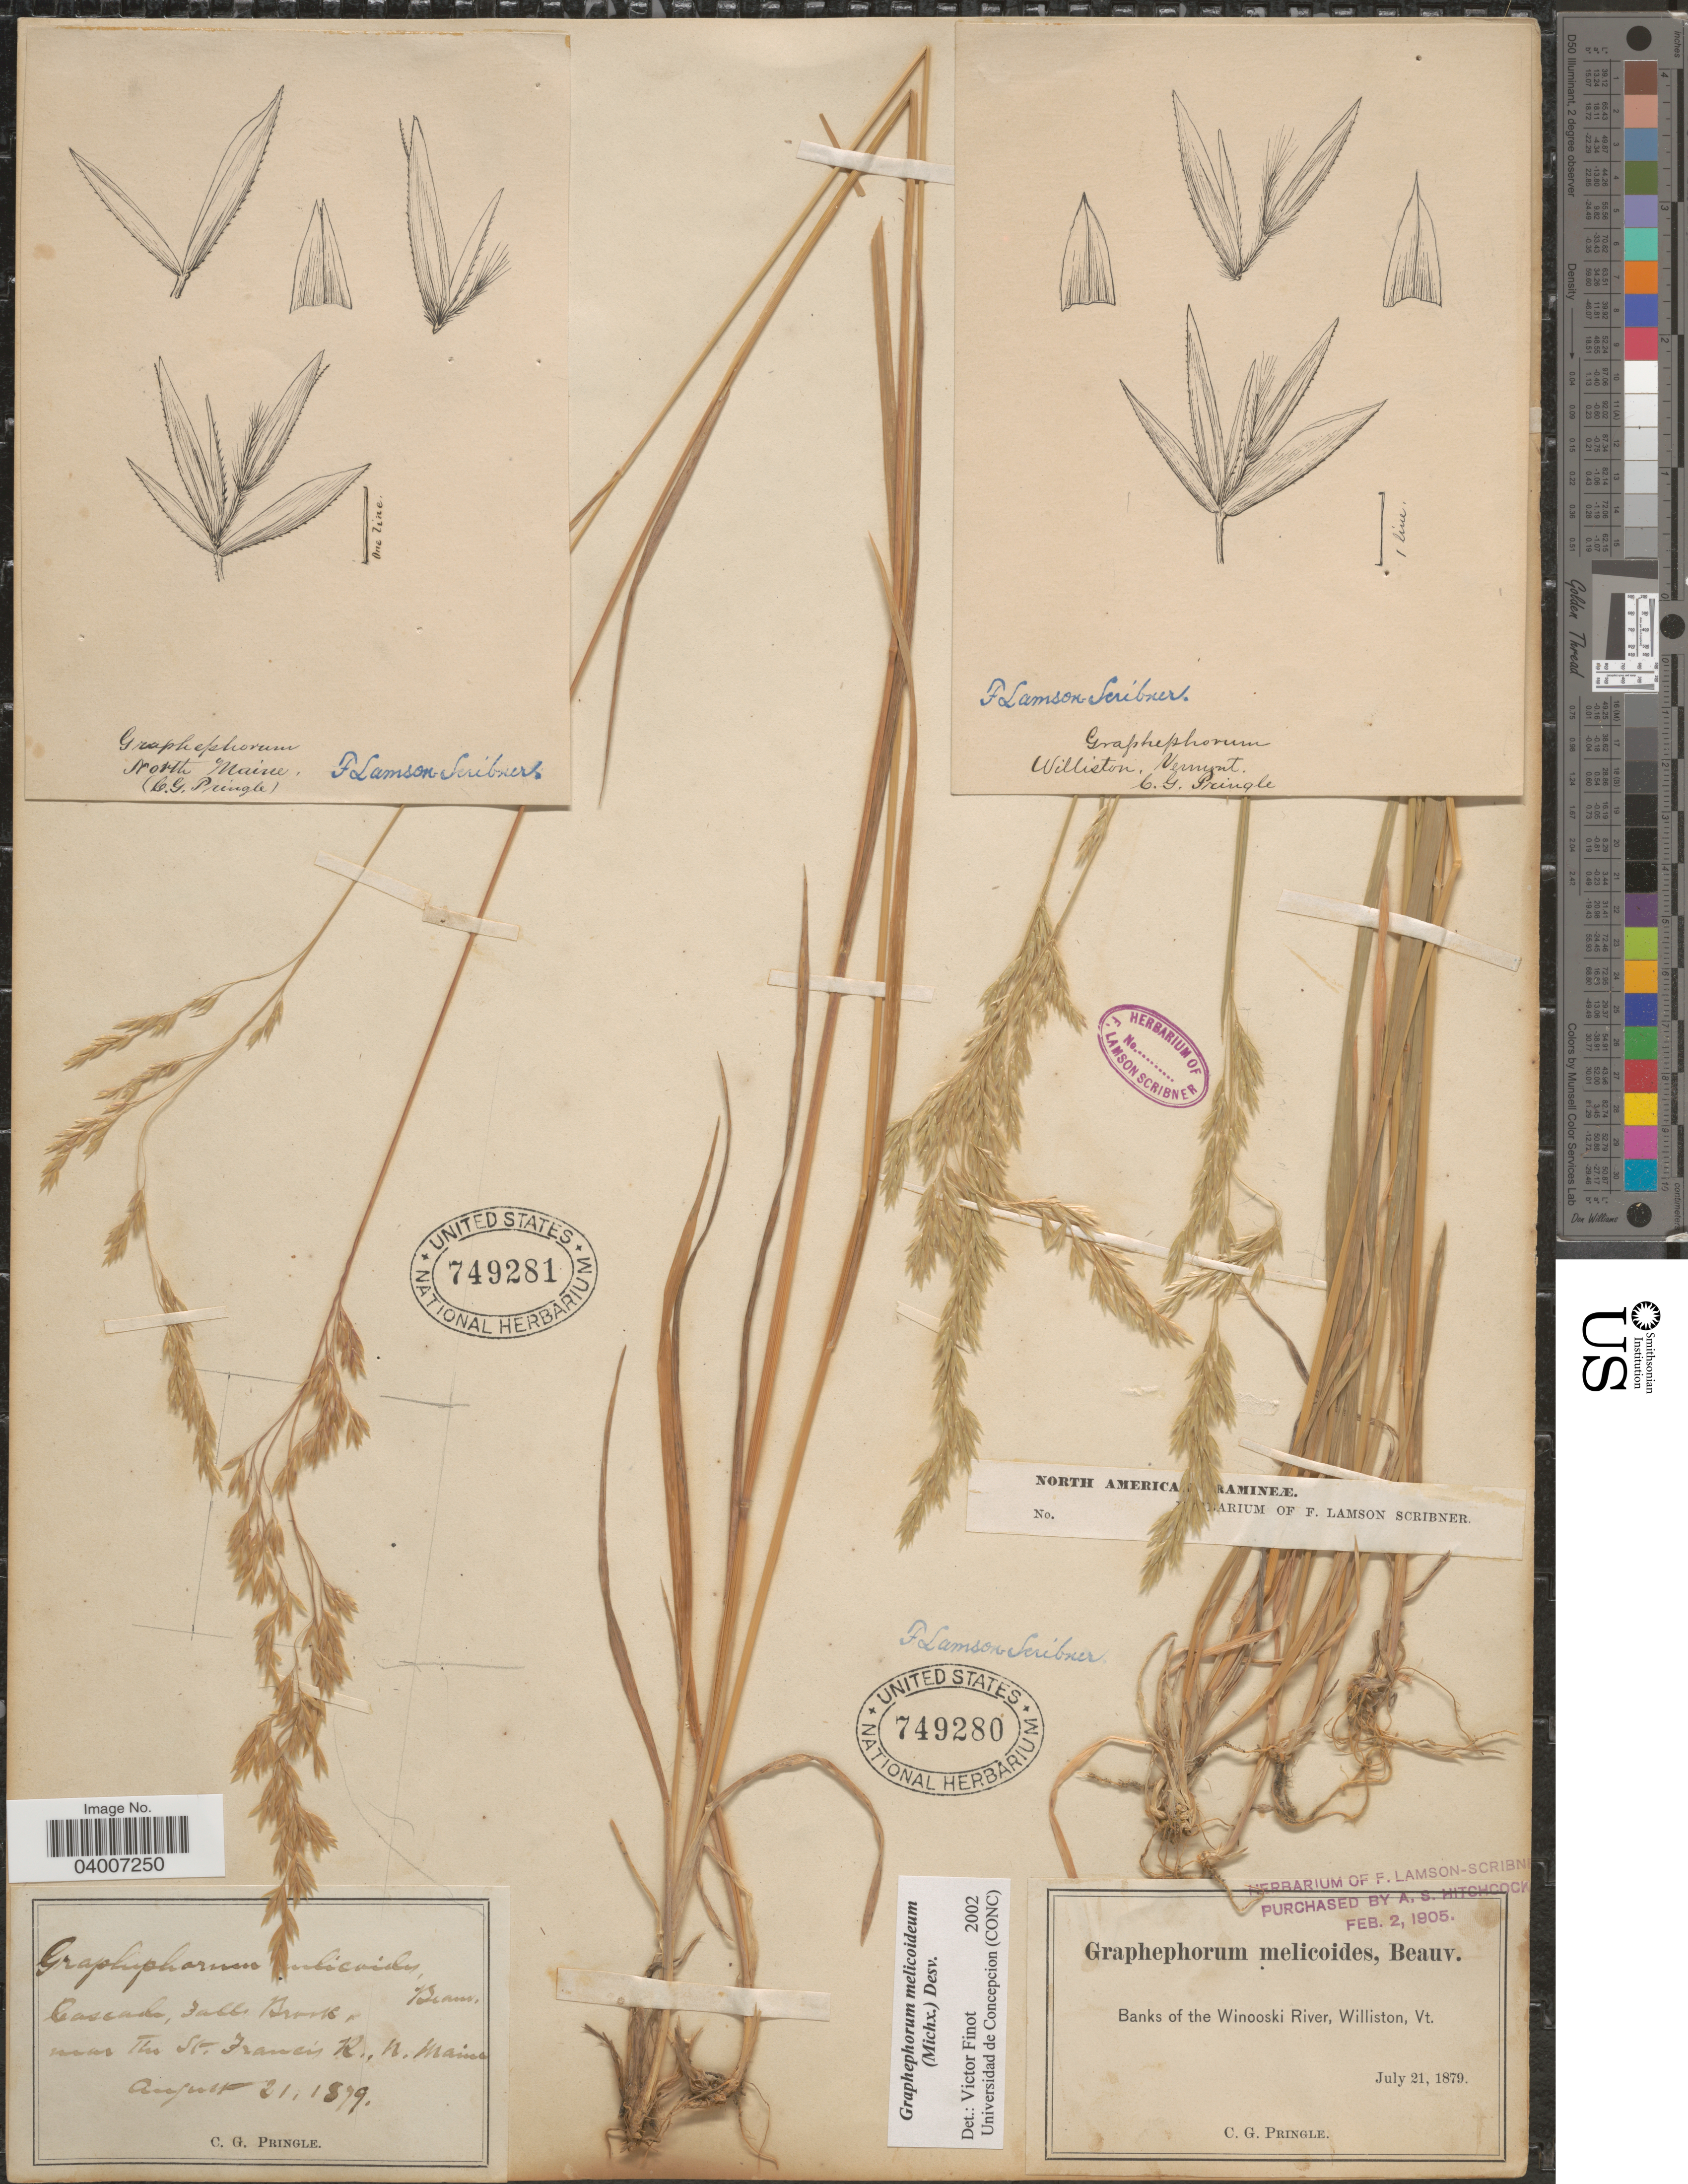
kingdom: Plantae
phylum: Tracheophyta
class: Liliopsida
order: Poales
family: Poaceae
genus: Graphephorum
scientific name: Graphephorum melicoides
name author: (F. Michx.) Desv.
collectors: C. G. Pringle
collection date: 1879-08-21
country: United States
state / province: Maine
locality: Cascade, Fall. Bank, near The St. Francis R., N. Maine.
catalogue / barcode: US 749281-2